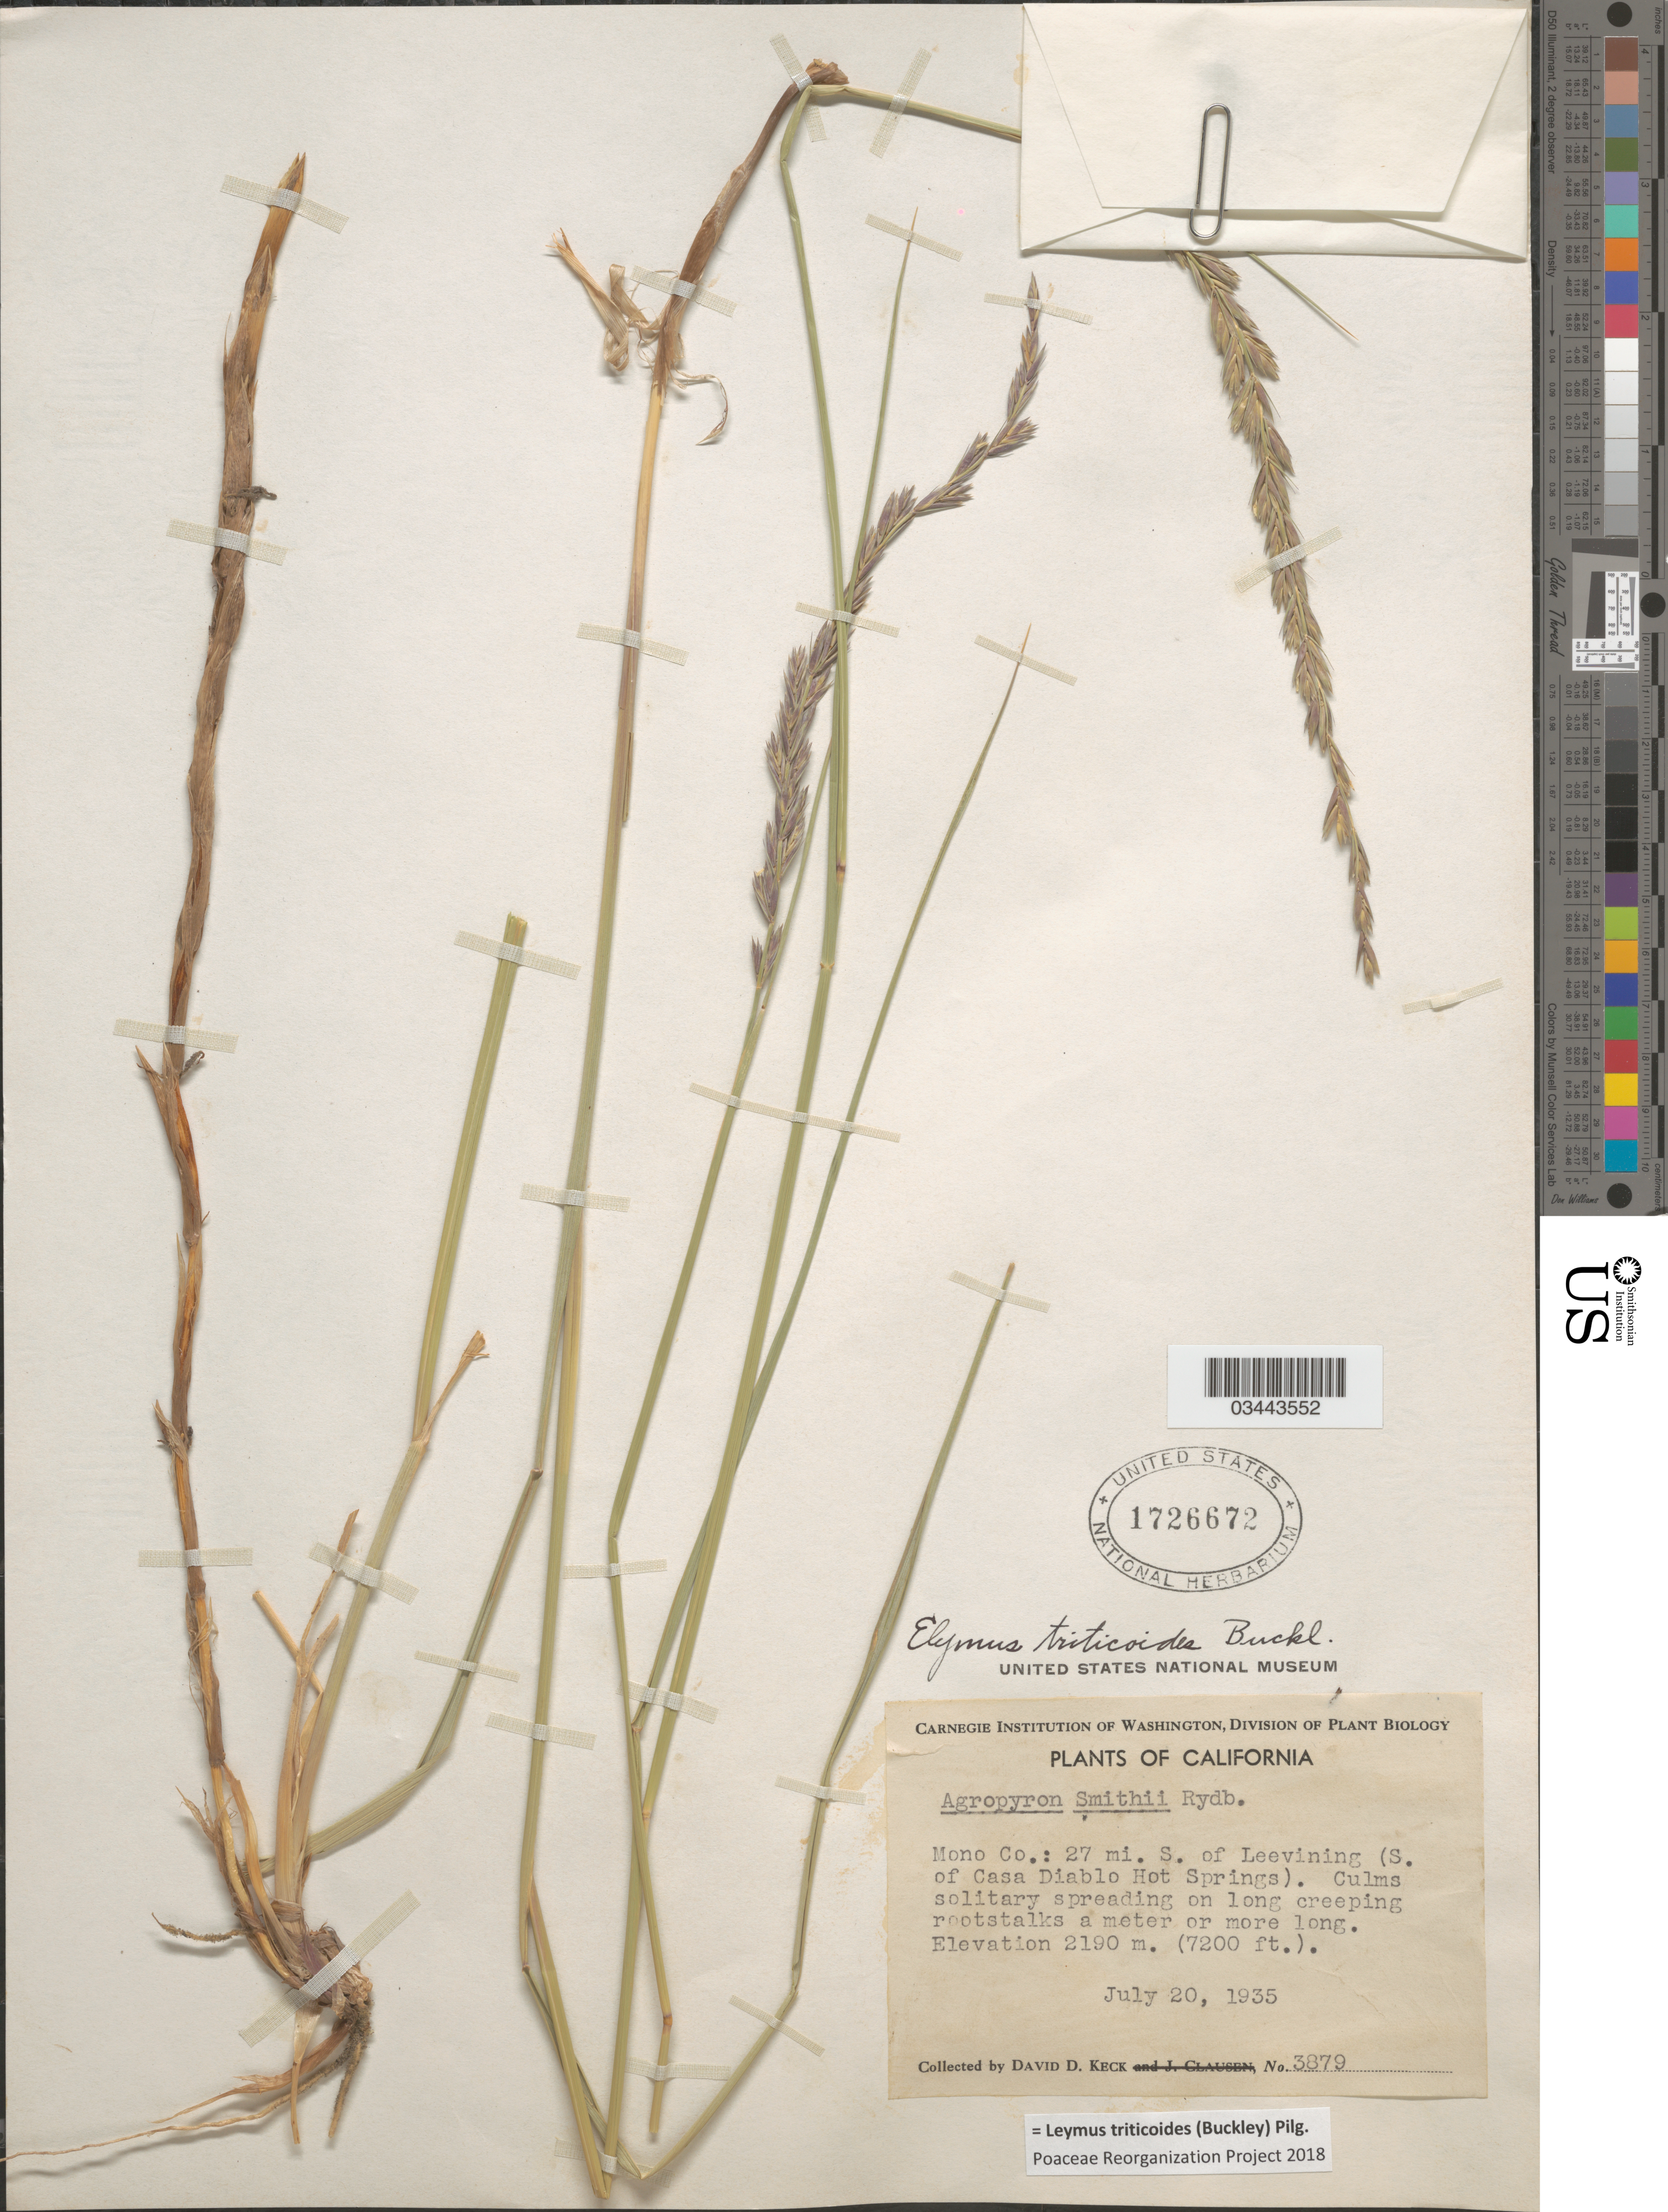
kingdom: Plantae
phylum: Tracheophyta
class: Liliopsida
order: Poales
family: Poaceae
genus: Leymus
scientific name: Leymus triticoides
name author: (Buckley) Pilg.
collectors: D. D. Keck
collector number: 3879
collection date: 1935-07-20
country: United States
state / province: California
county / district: Mono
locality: Mono Co.: 27 mi. S. of Leevining (S. of Casa Diablo Hot Springs).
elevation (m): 2195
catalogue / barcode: US 1726672